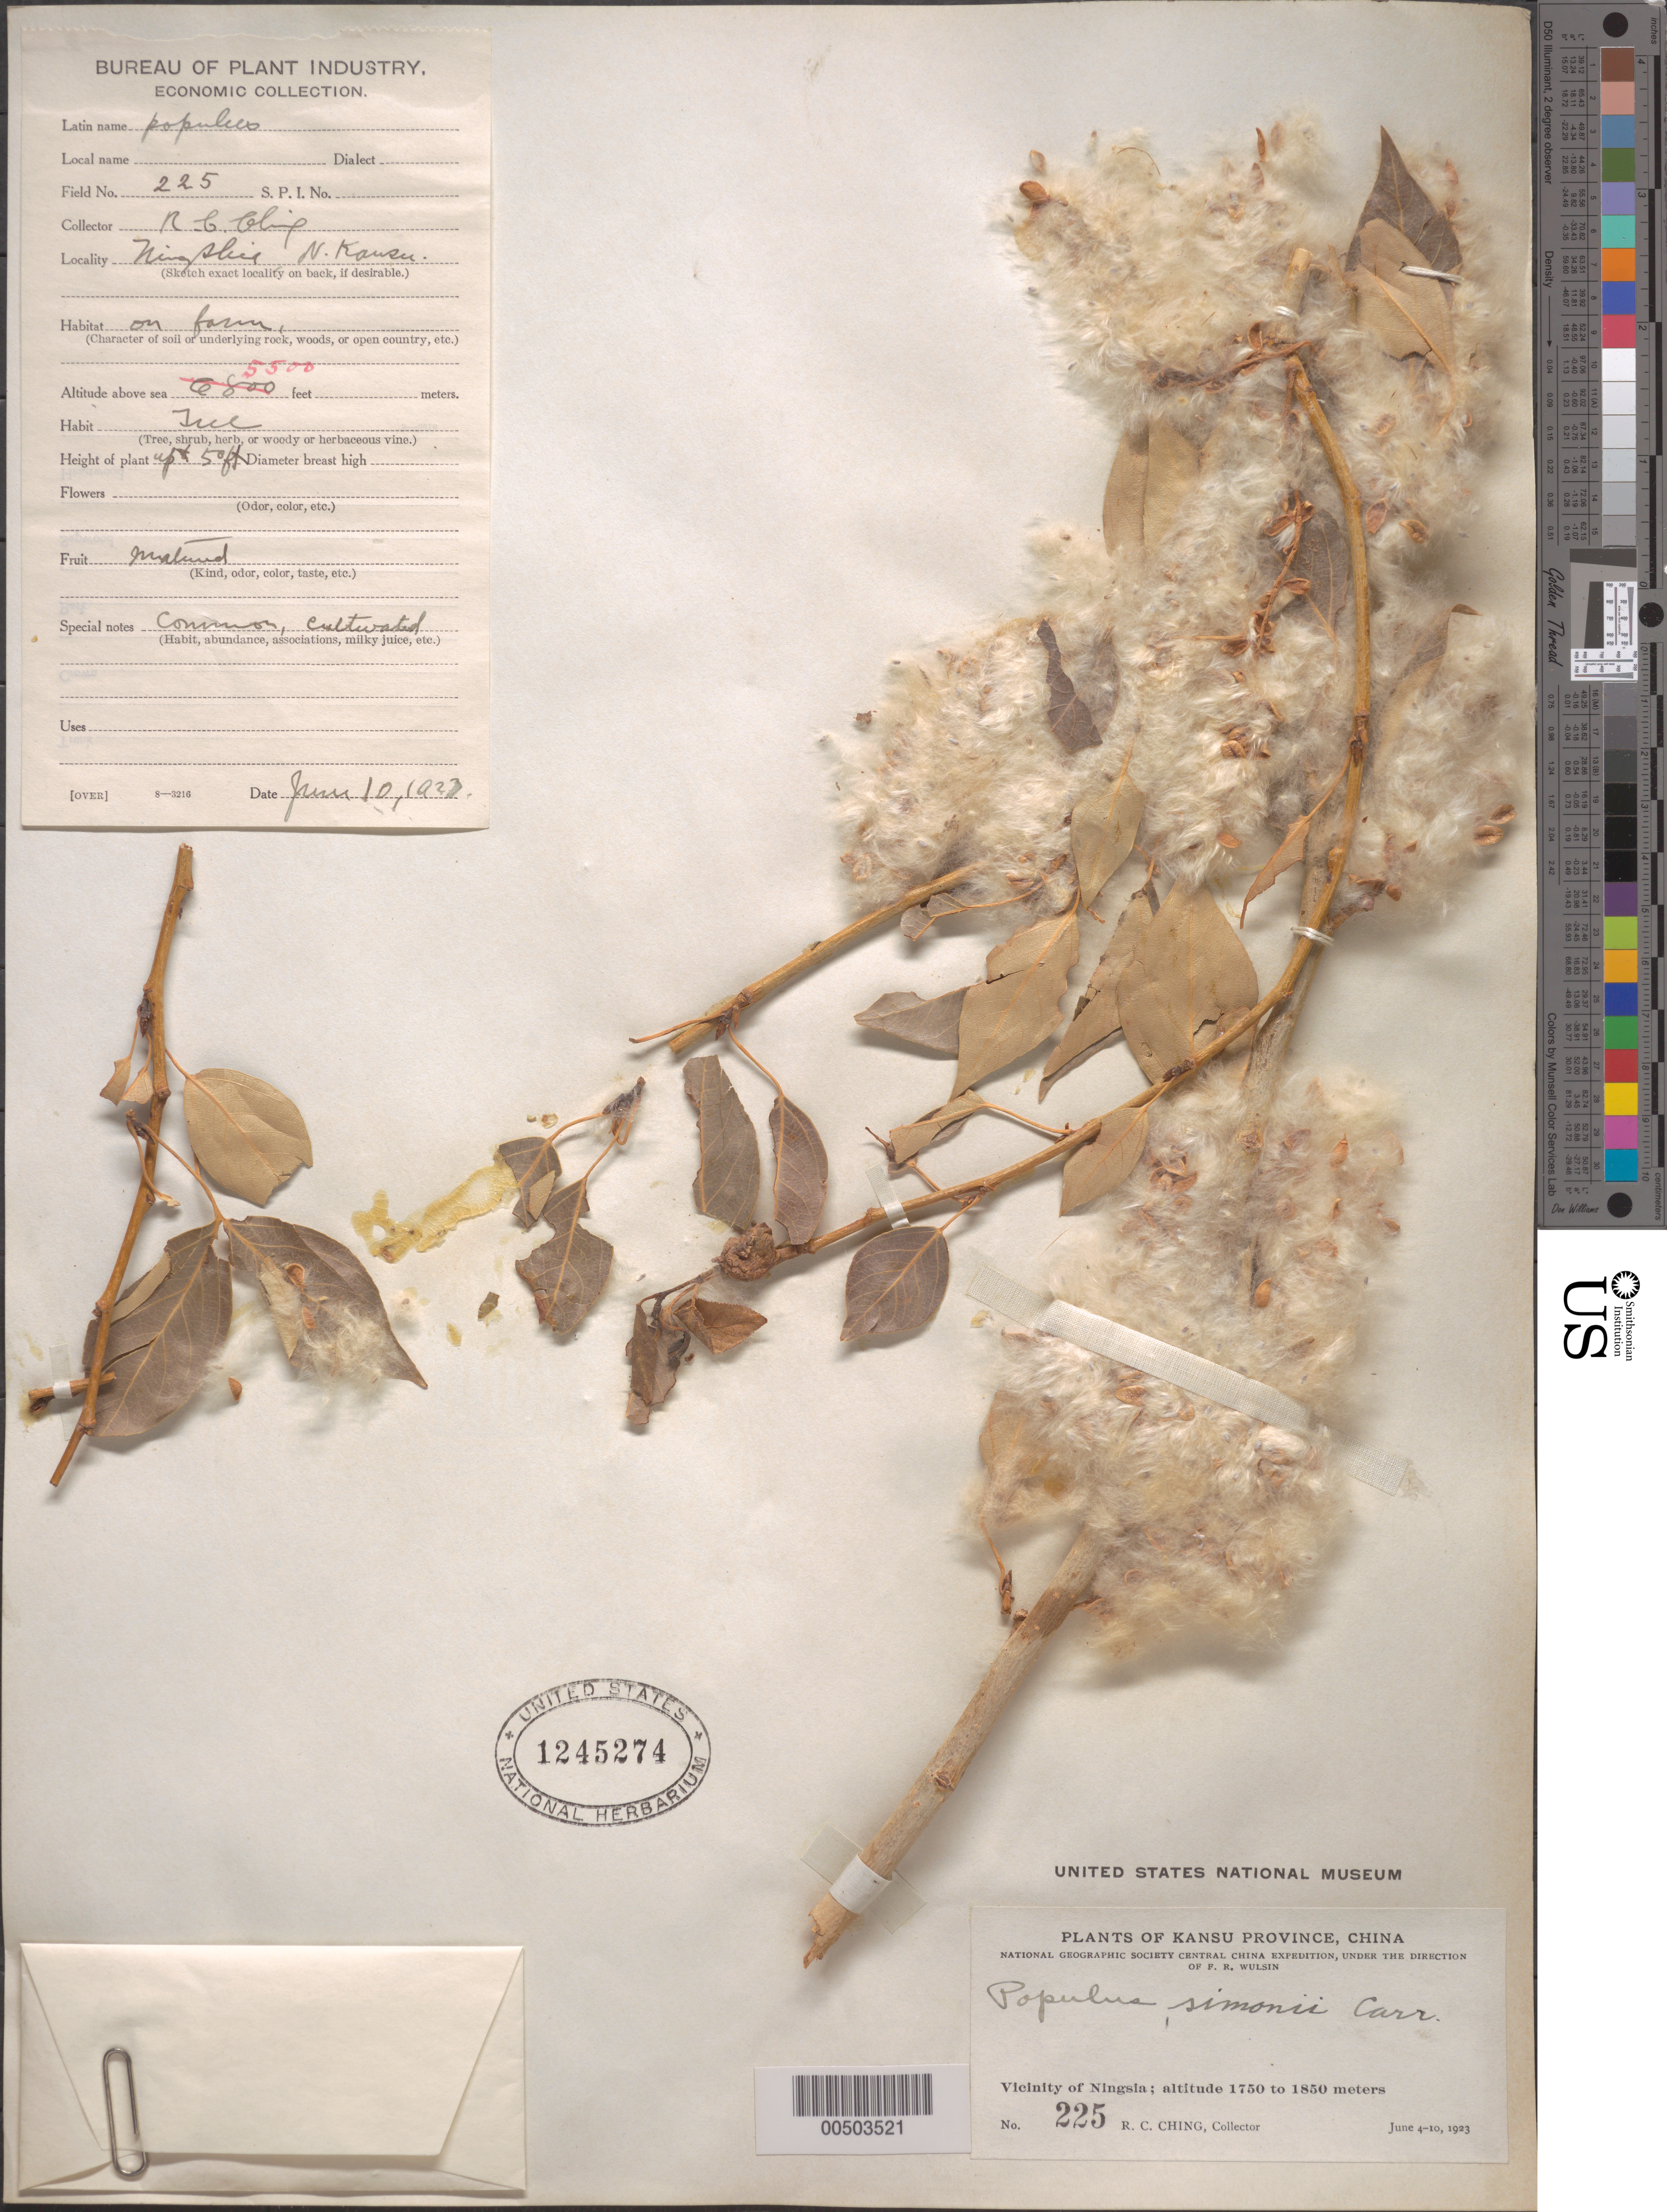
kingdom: Plantae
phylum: Tracheophyta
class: Magnoliopsida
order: Malpighiales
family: Salicaceae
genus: Populus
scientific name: Populus simonii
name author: Carrière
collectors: R. C. Ching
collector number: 225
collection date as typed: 04 Jun 1923 to 10 Jun 1923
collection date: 1923-06-04/1923-06-10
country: China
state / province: Gansu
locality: Vicinity of Ningsia, N Kansu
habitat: Tree up to 50 ft., fruit matured.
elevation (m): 1750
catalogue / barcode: US 1245274